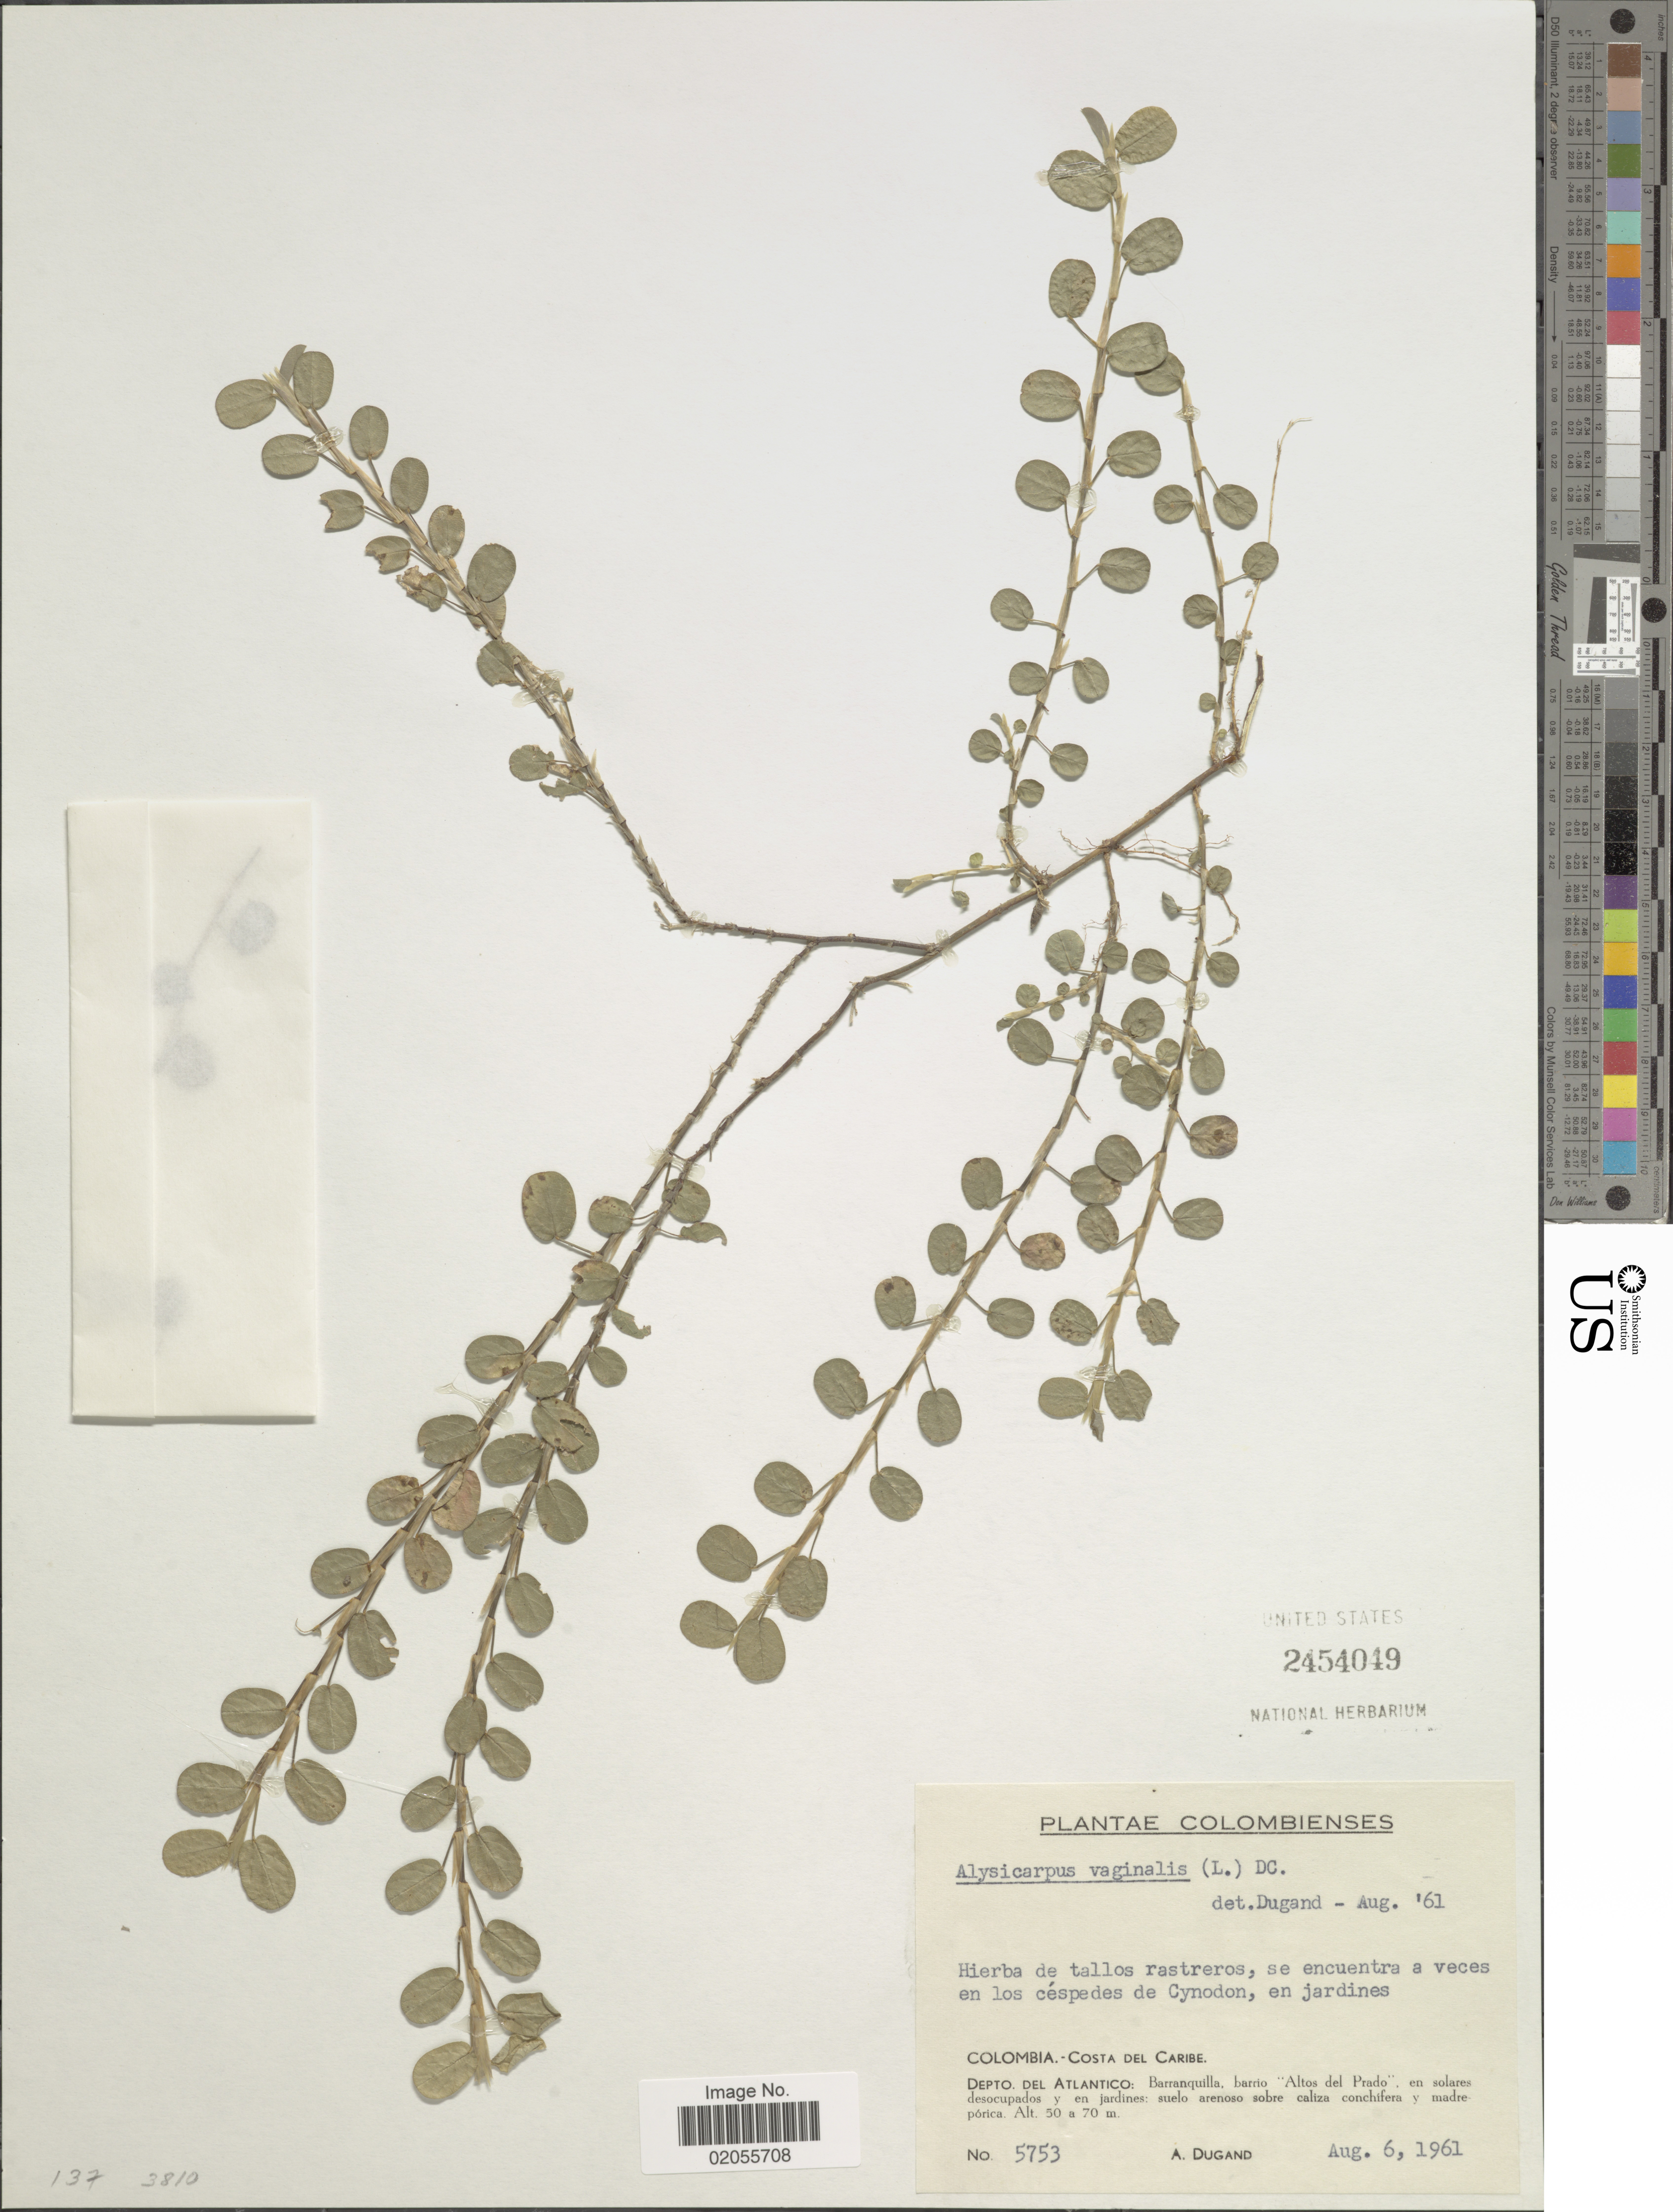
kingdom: Plantae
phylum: Tracheophyta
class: Magnoliopsida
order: Fabales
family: Fabaceae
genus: Alysicarpus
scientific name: Alysicarpus vaginalis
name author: (L.) DC.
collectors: A. Dugand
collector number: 5753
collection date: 1961-08-06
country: Colombia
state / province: Atlántico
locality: Costa del Caribe. Barranquilla, barrio "Altos del Prado"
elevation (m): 50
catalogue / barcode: US 2454049